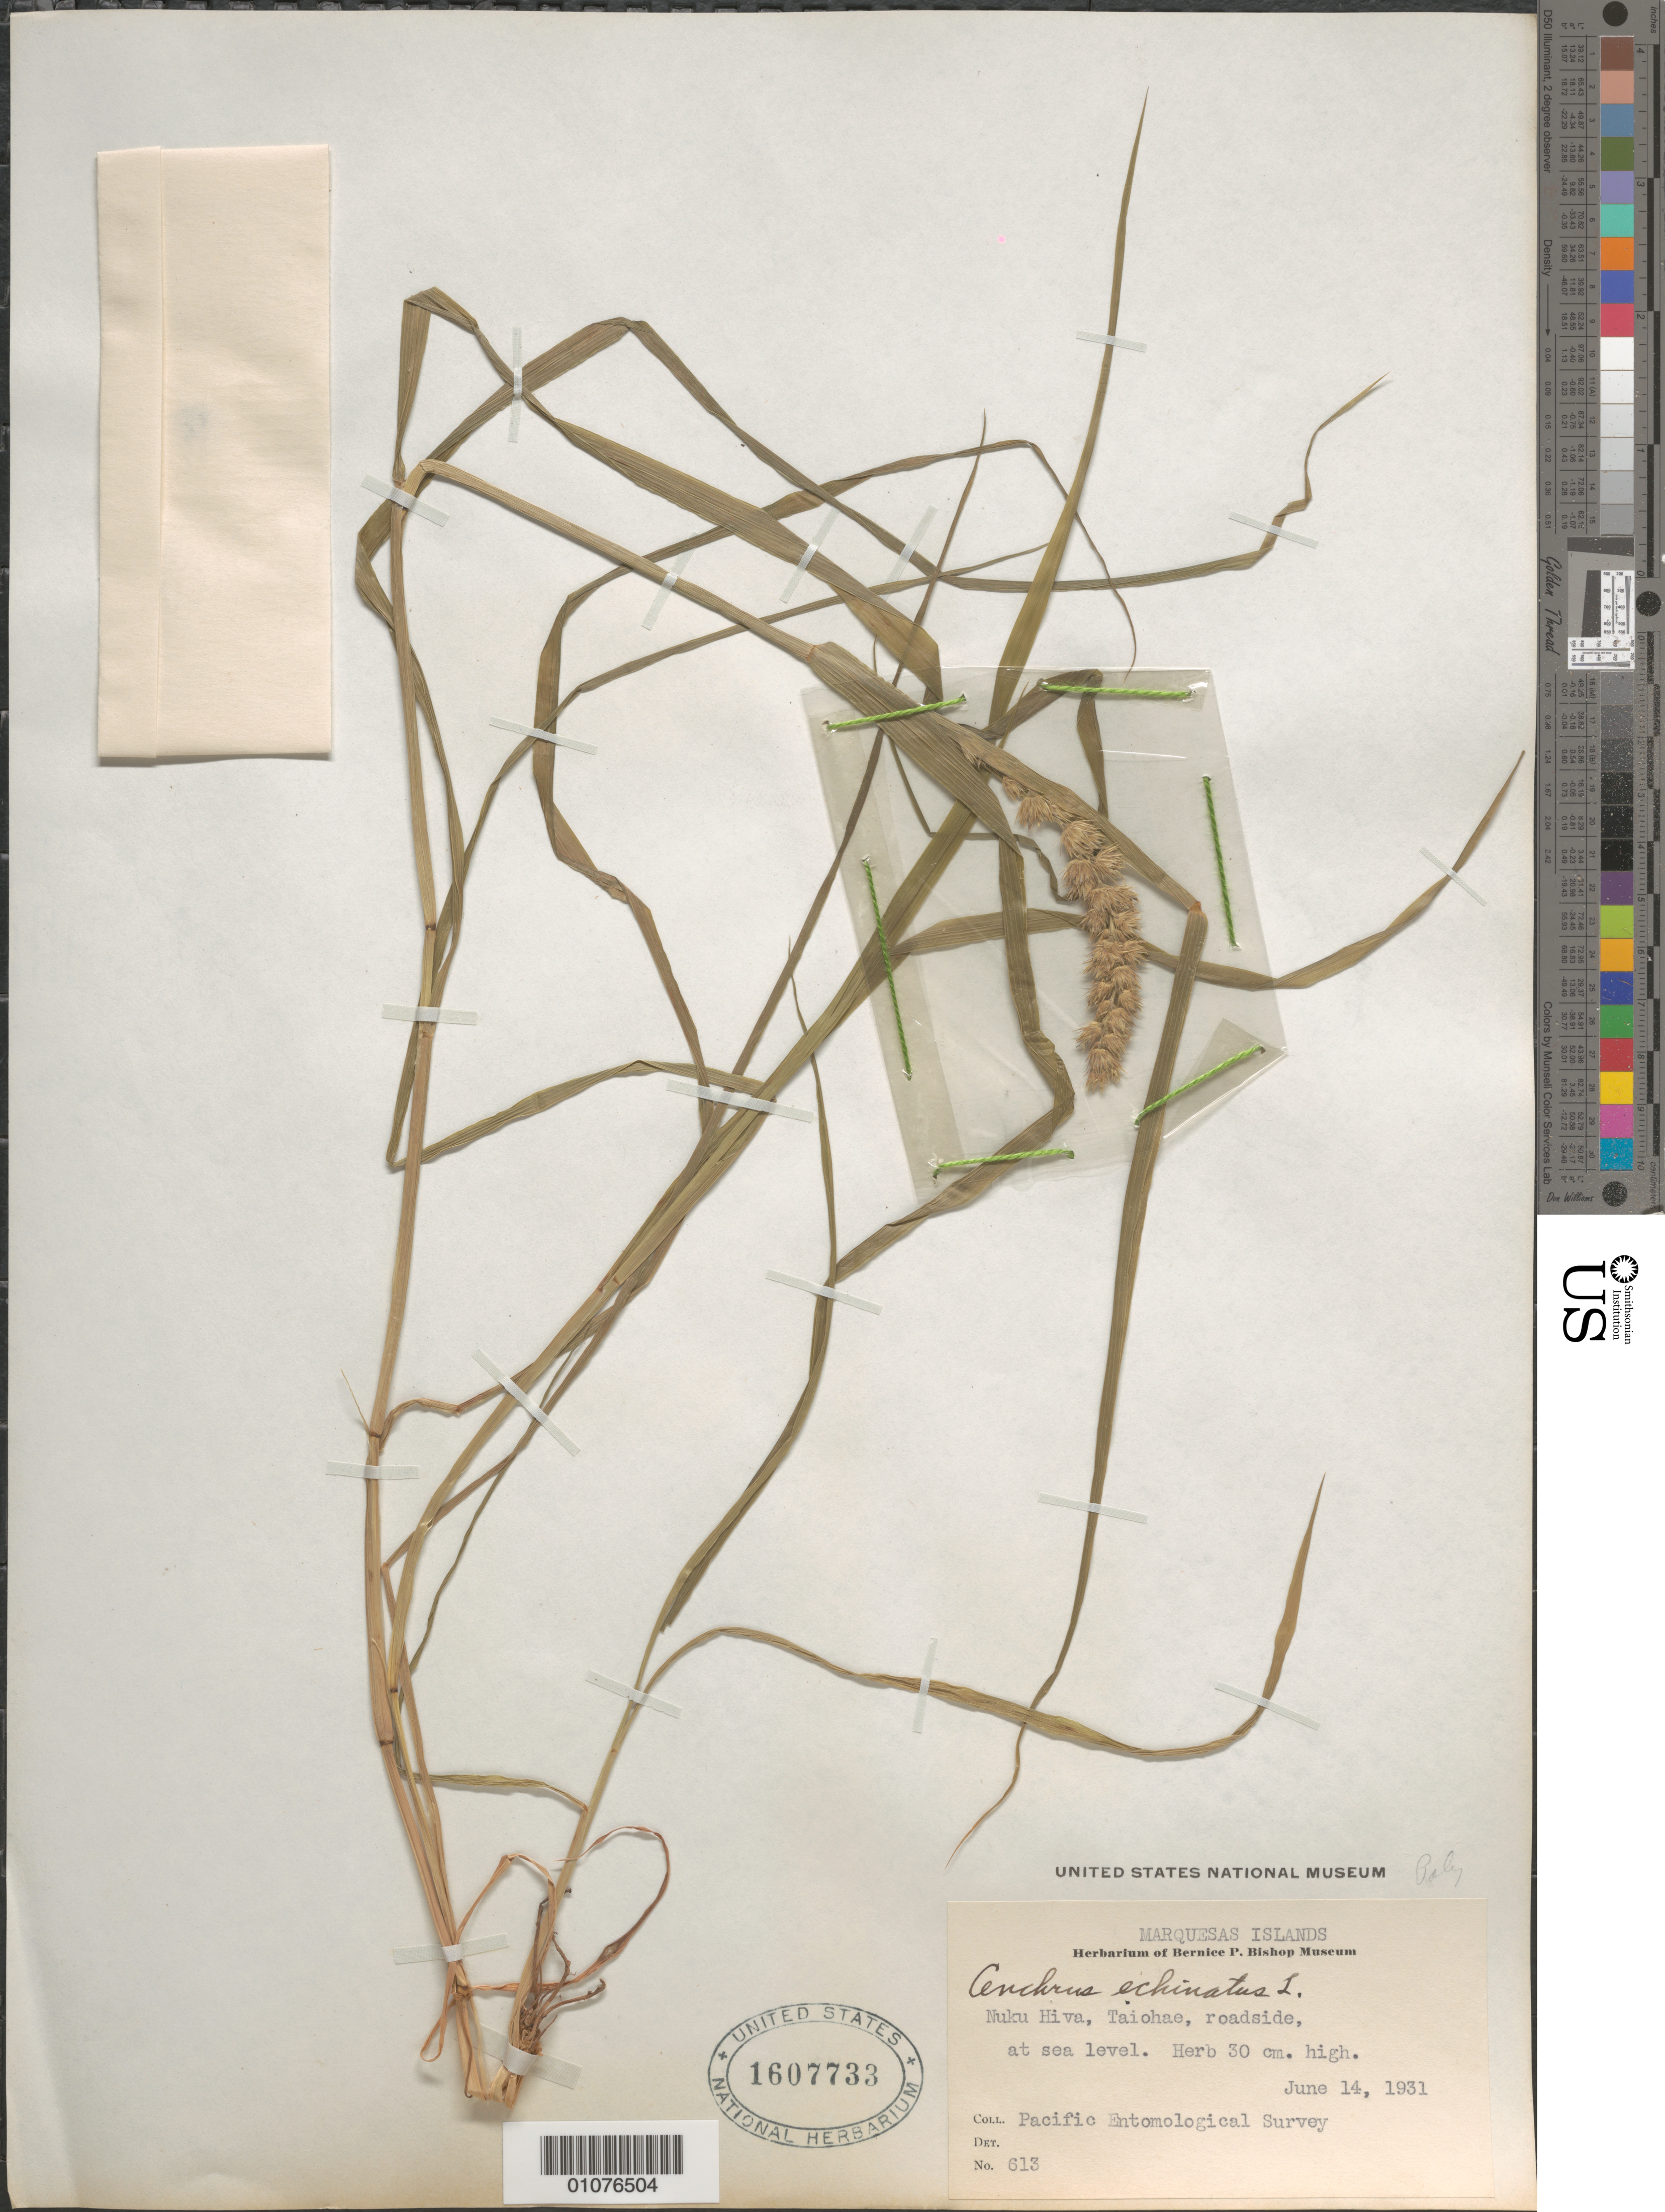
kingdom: Plantae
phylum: Tracheophyta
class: Liliopsida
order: Poales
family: Poaceae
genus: Cenchrus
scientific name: Cenchrus echinatus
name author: L.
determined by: Sachet, M.-H.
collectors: Pacific Entomological Survey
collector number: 613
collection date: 1931-06-14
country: French Polynesia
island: Nuku Hiva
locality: Taiohae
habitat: roadside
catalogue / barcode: US 1607733